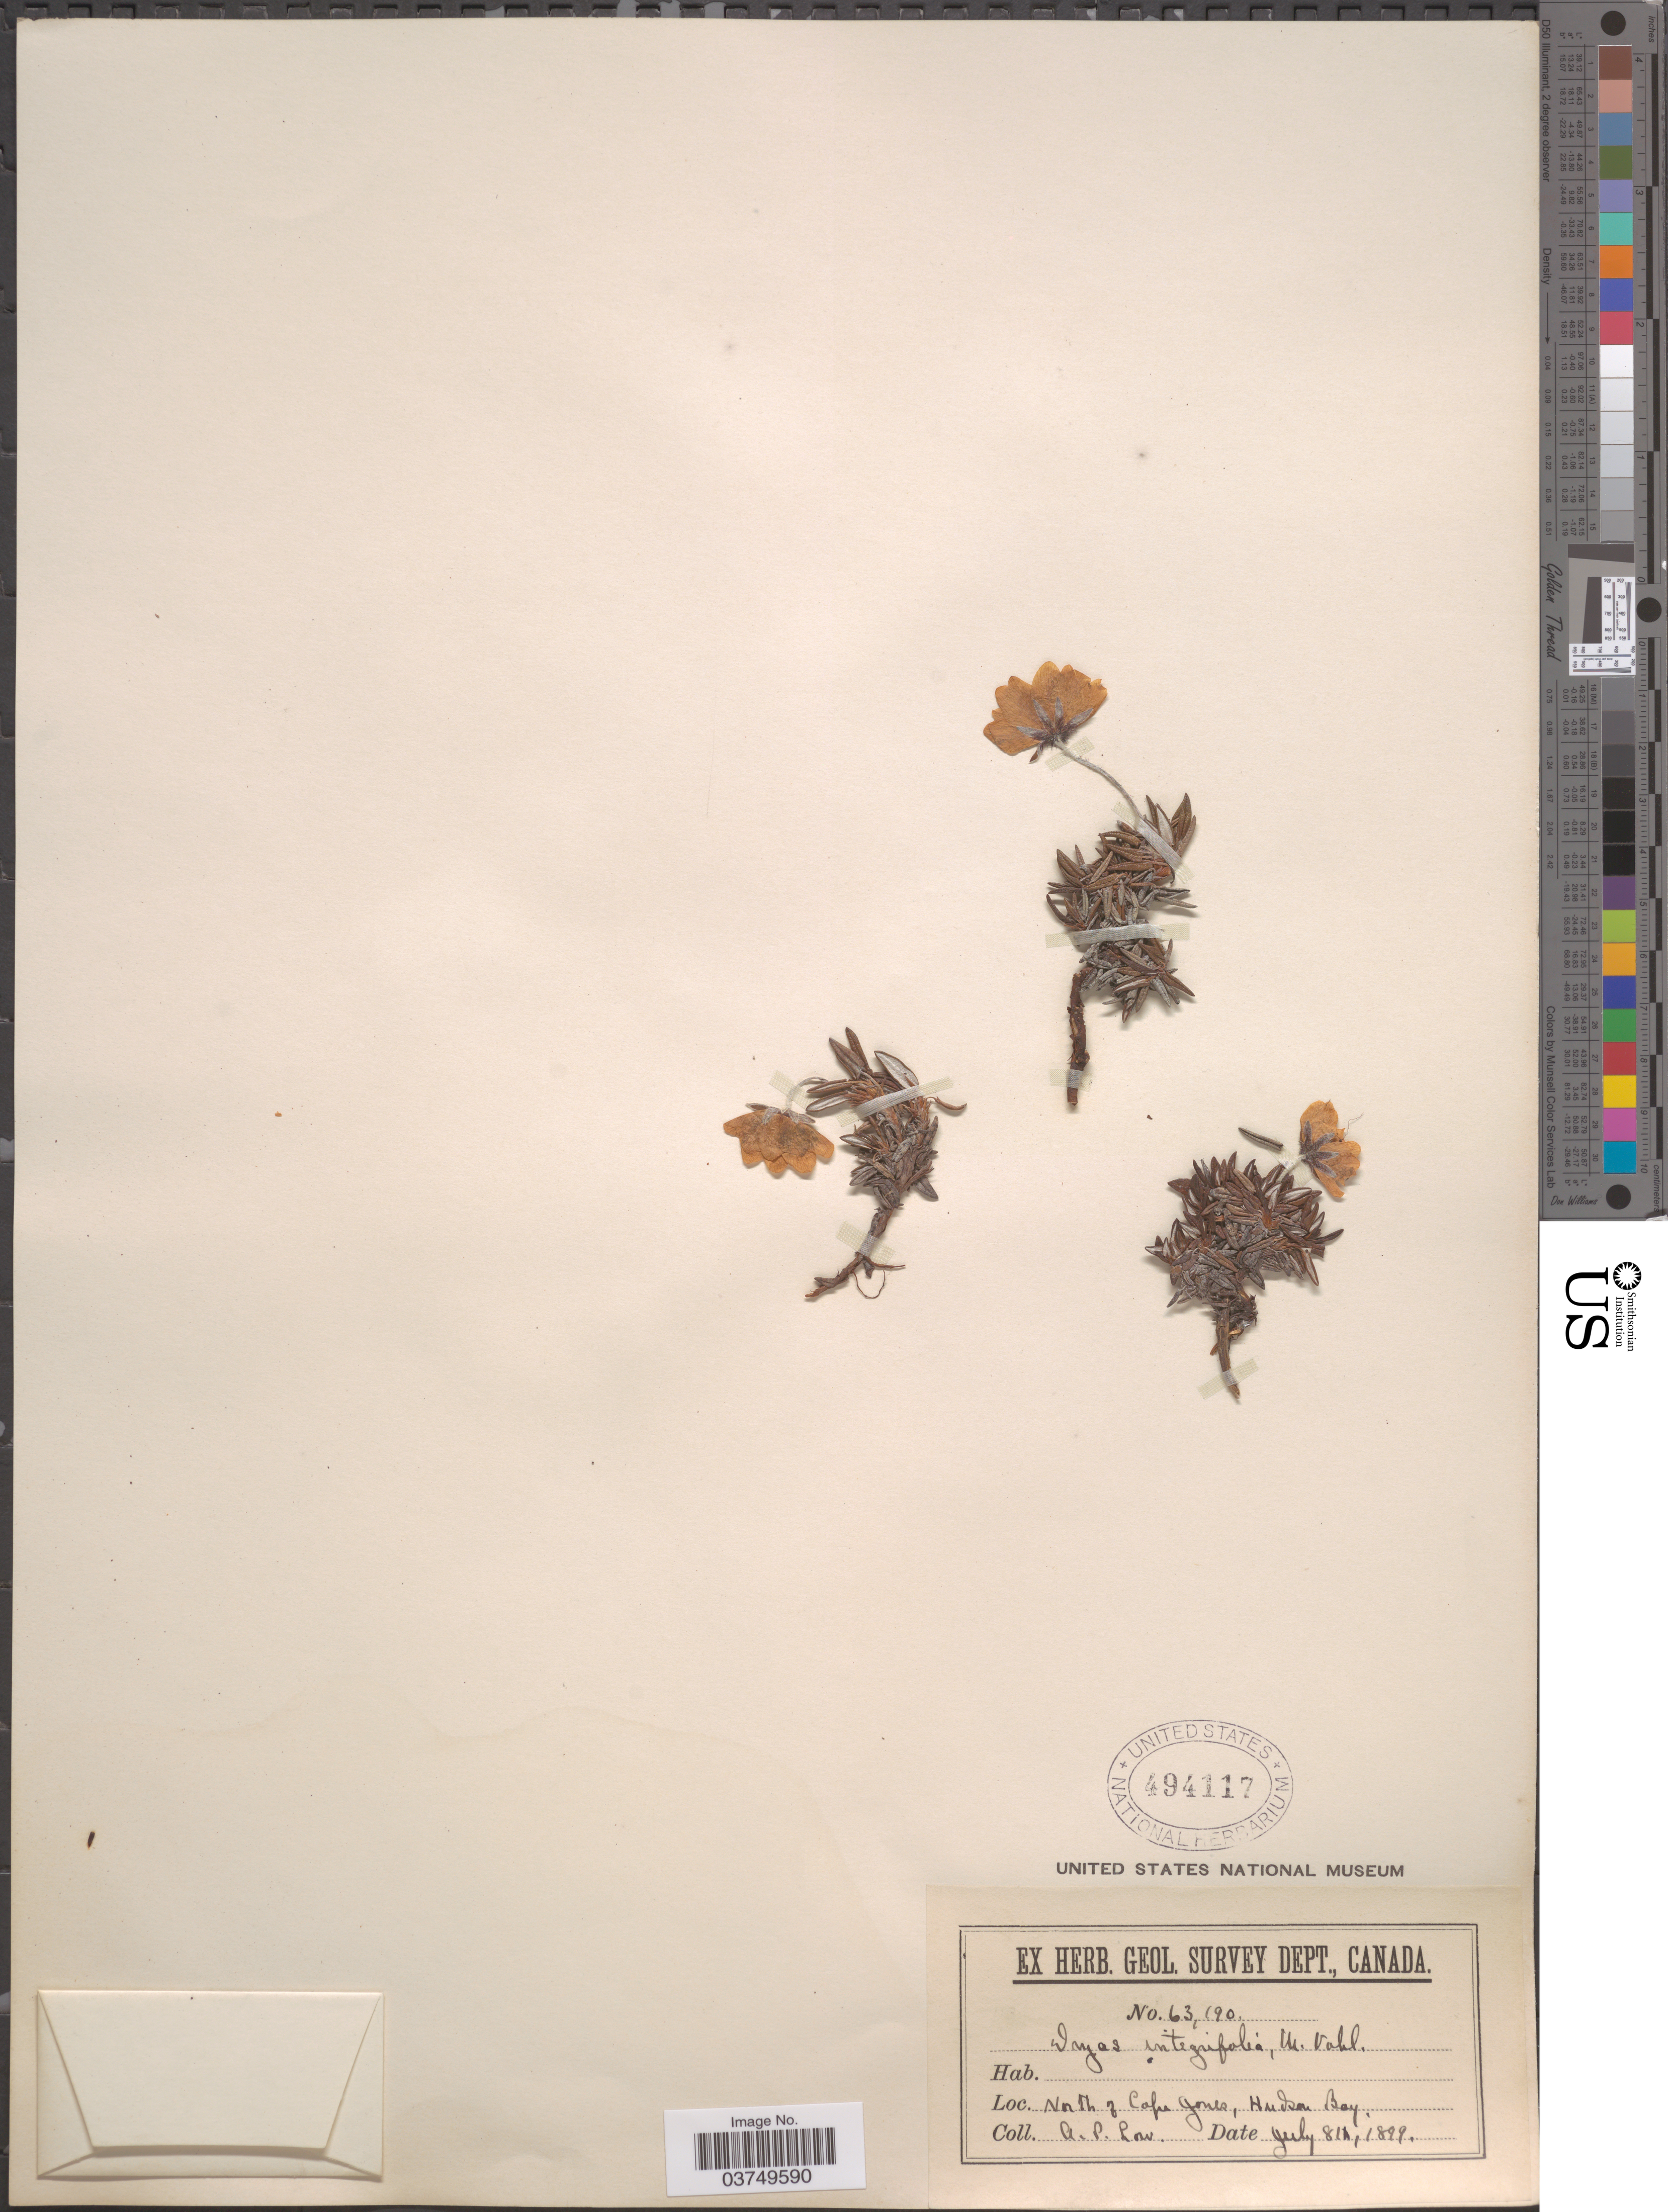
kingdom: Plantae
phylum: Tracheophyta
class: Magnoliopsida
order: Rosales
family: Rosaceae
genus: Dryas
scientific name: Dryas integrifolia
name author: Vahl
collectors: A. Low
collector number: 63190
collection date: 1899-07-08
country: Canada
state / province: Nunavut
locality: North of Cape Jones, Hudson Bay.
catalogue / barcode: US 494117